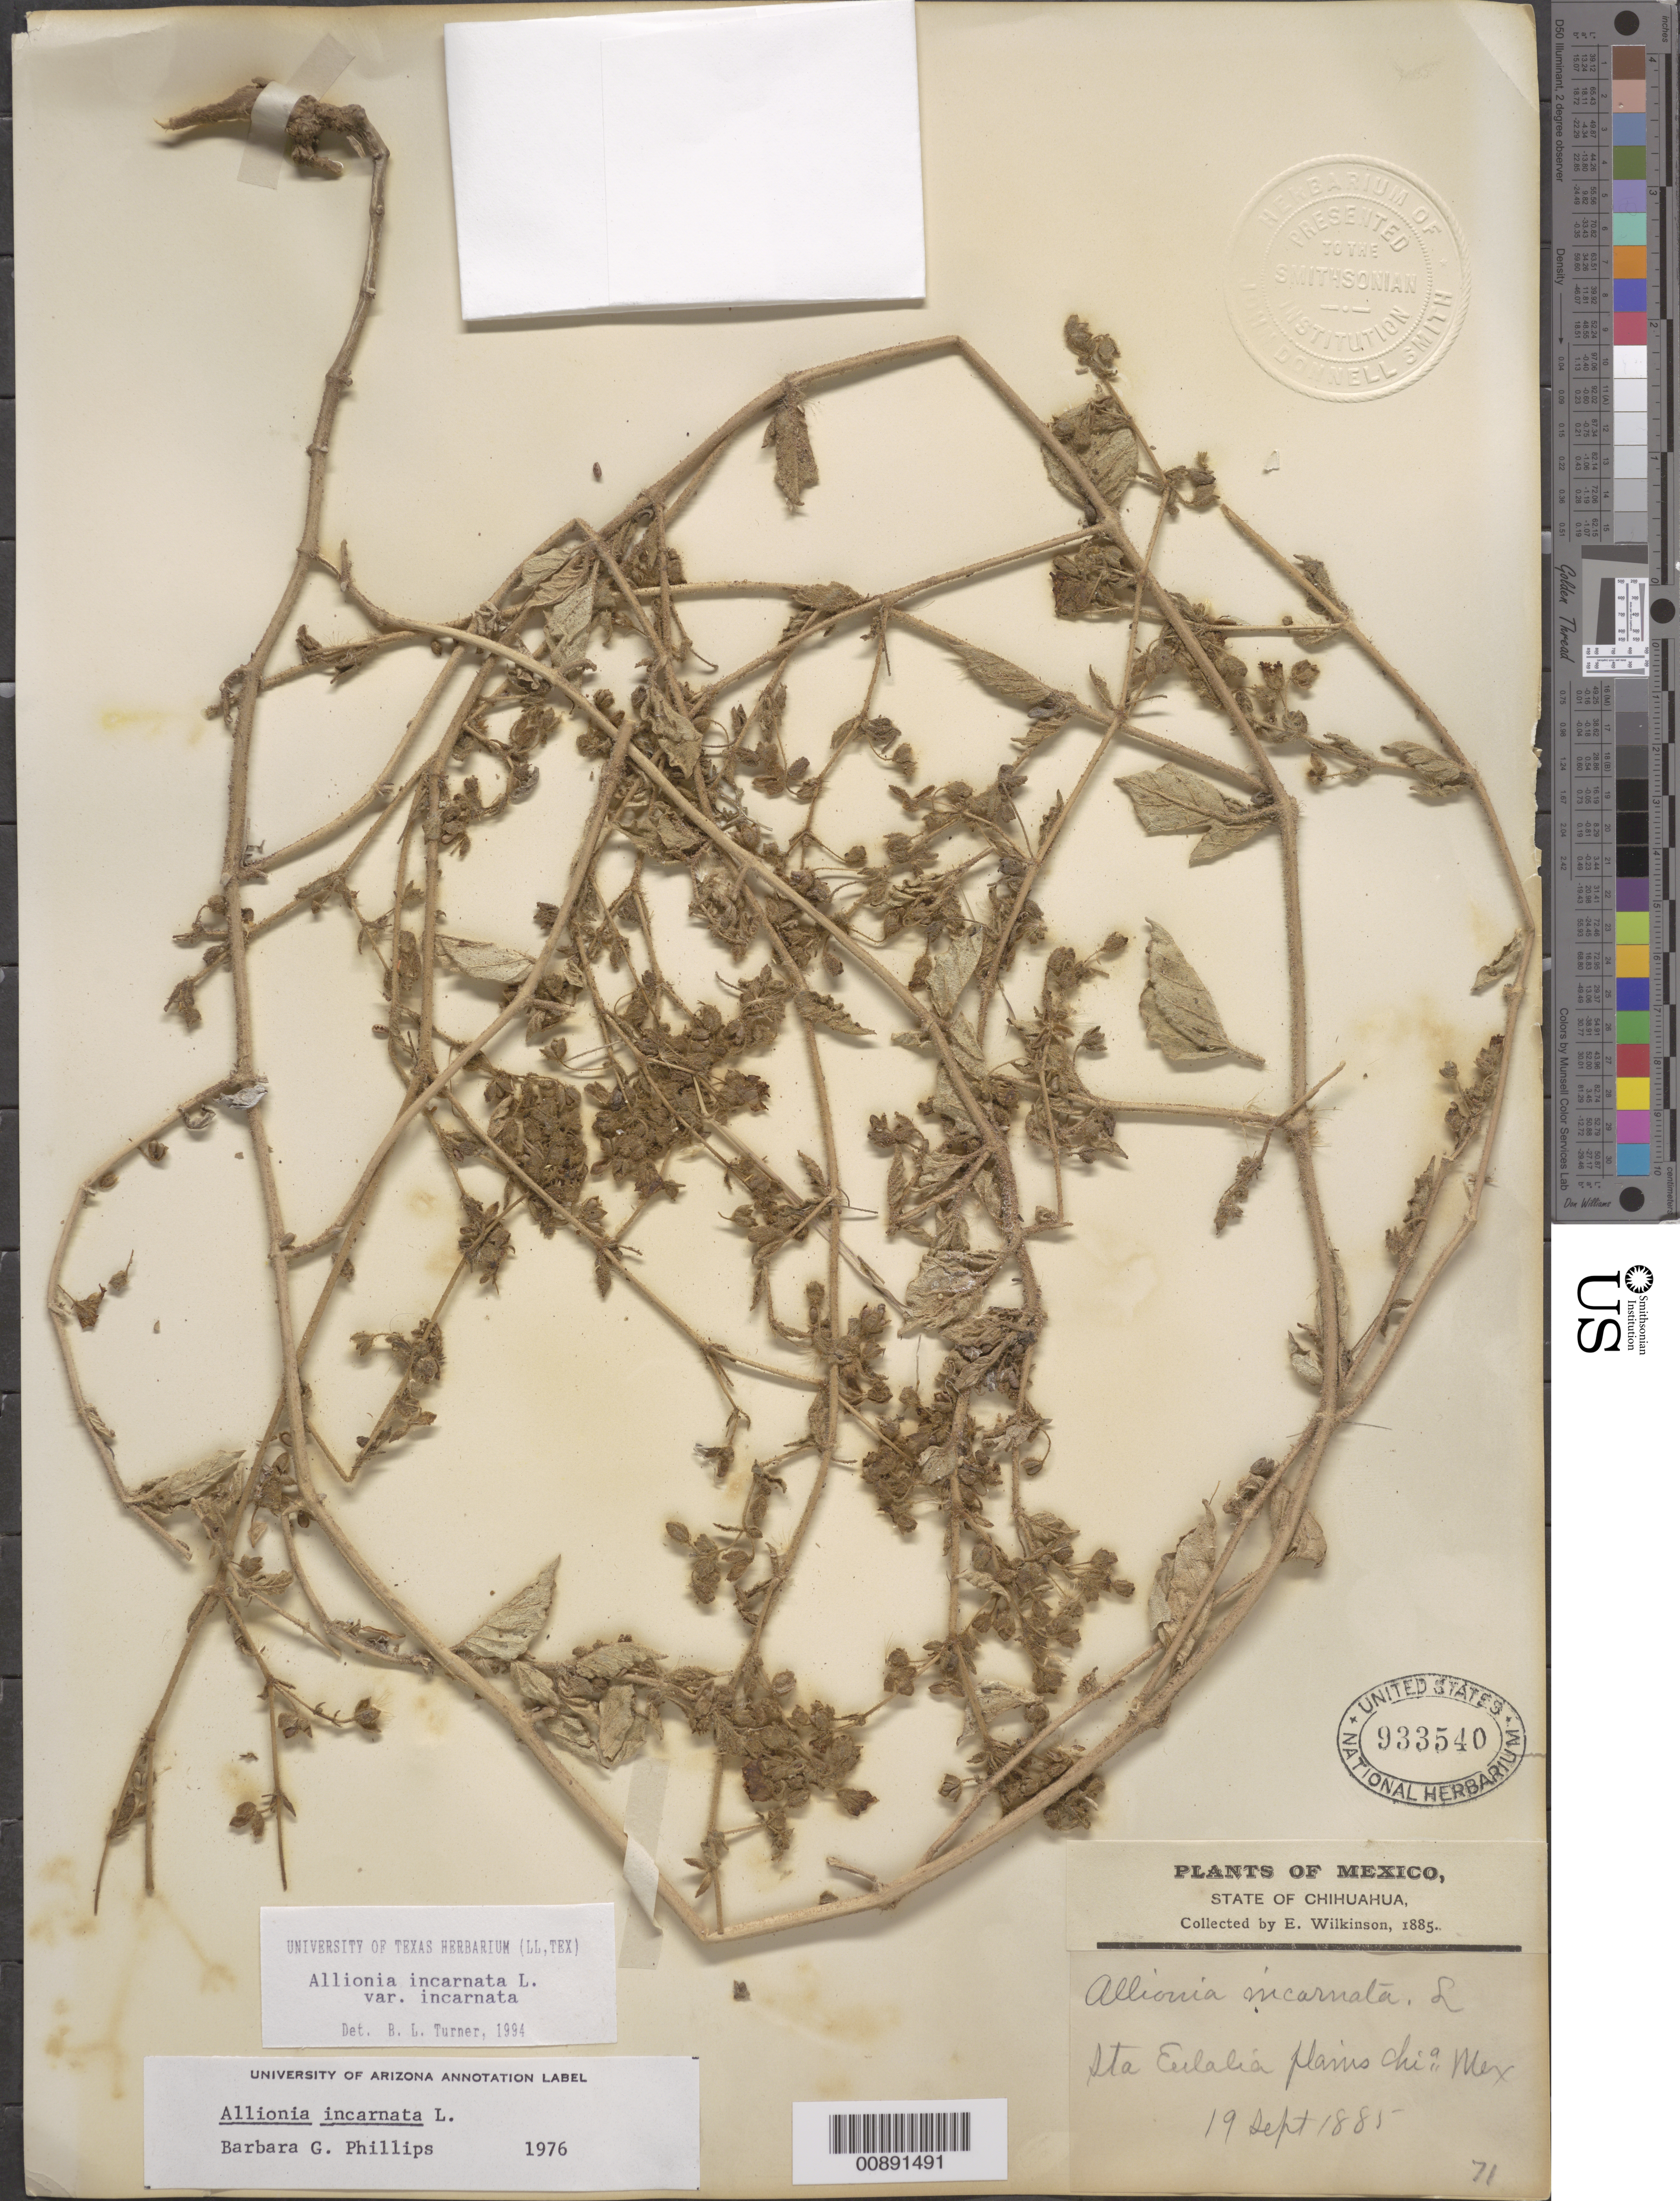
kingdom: Plantae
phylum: Tracheophyta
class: Magnoliopsida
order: Caryophyllales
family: Nyctaginaceae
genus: Allionia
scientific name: Allionia incarnata var. incarnata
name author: L.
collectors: E. Wilkinson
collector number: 71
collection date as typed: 19 Sep 1885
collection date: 1885-09-19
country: Mexico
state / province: Chihuahua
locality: Sta. Eulalia plains, Chihuahua.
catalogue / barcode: US 933540